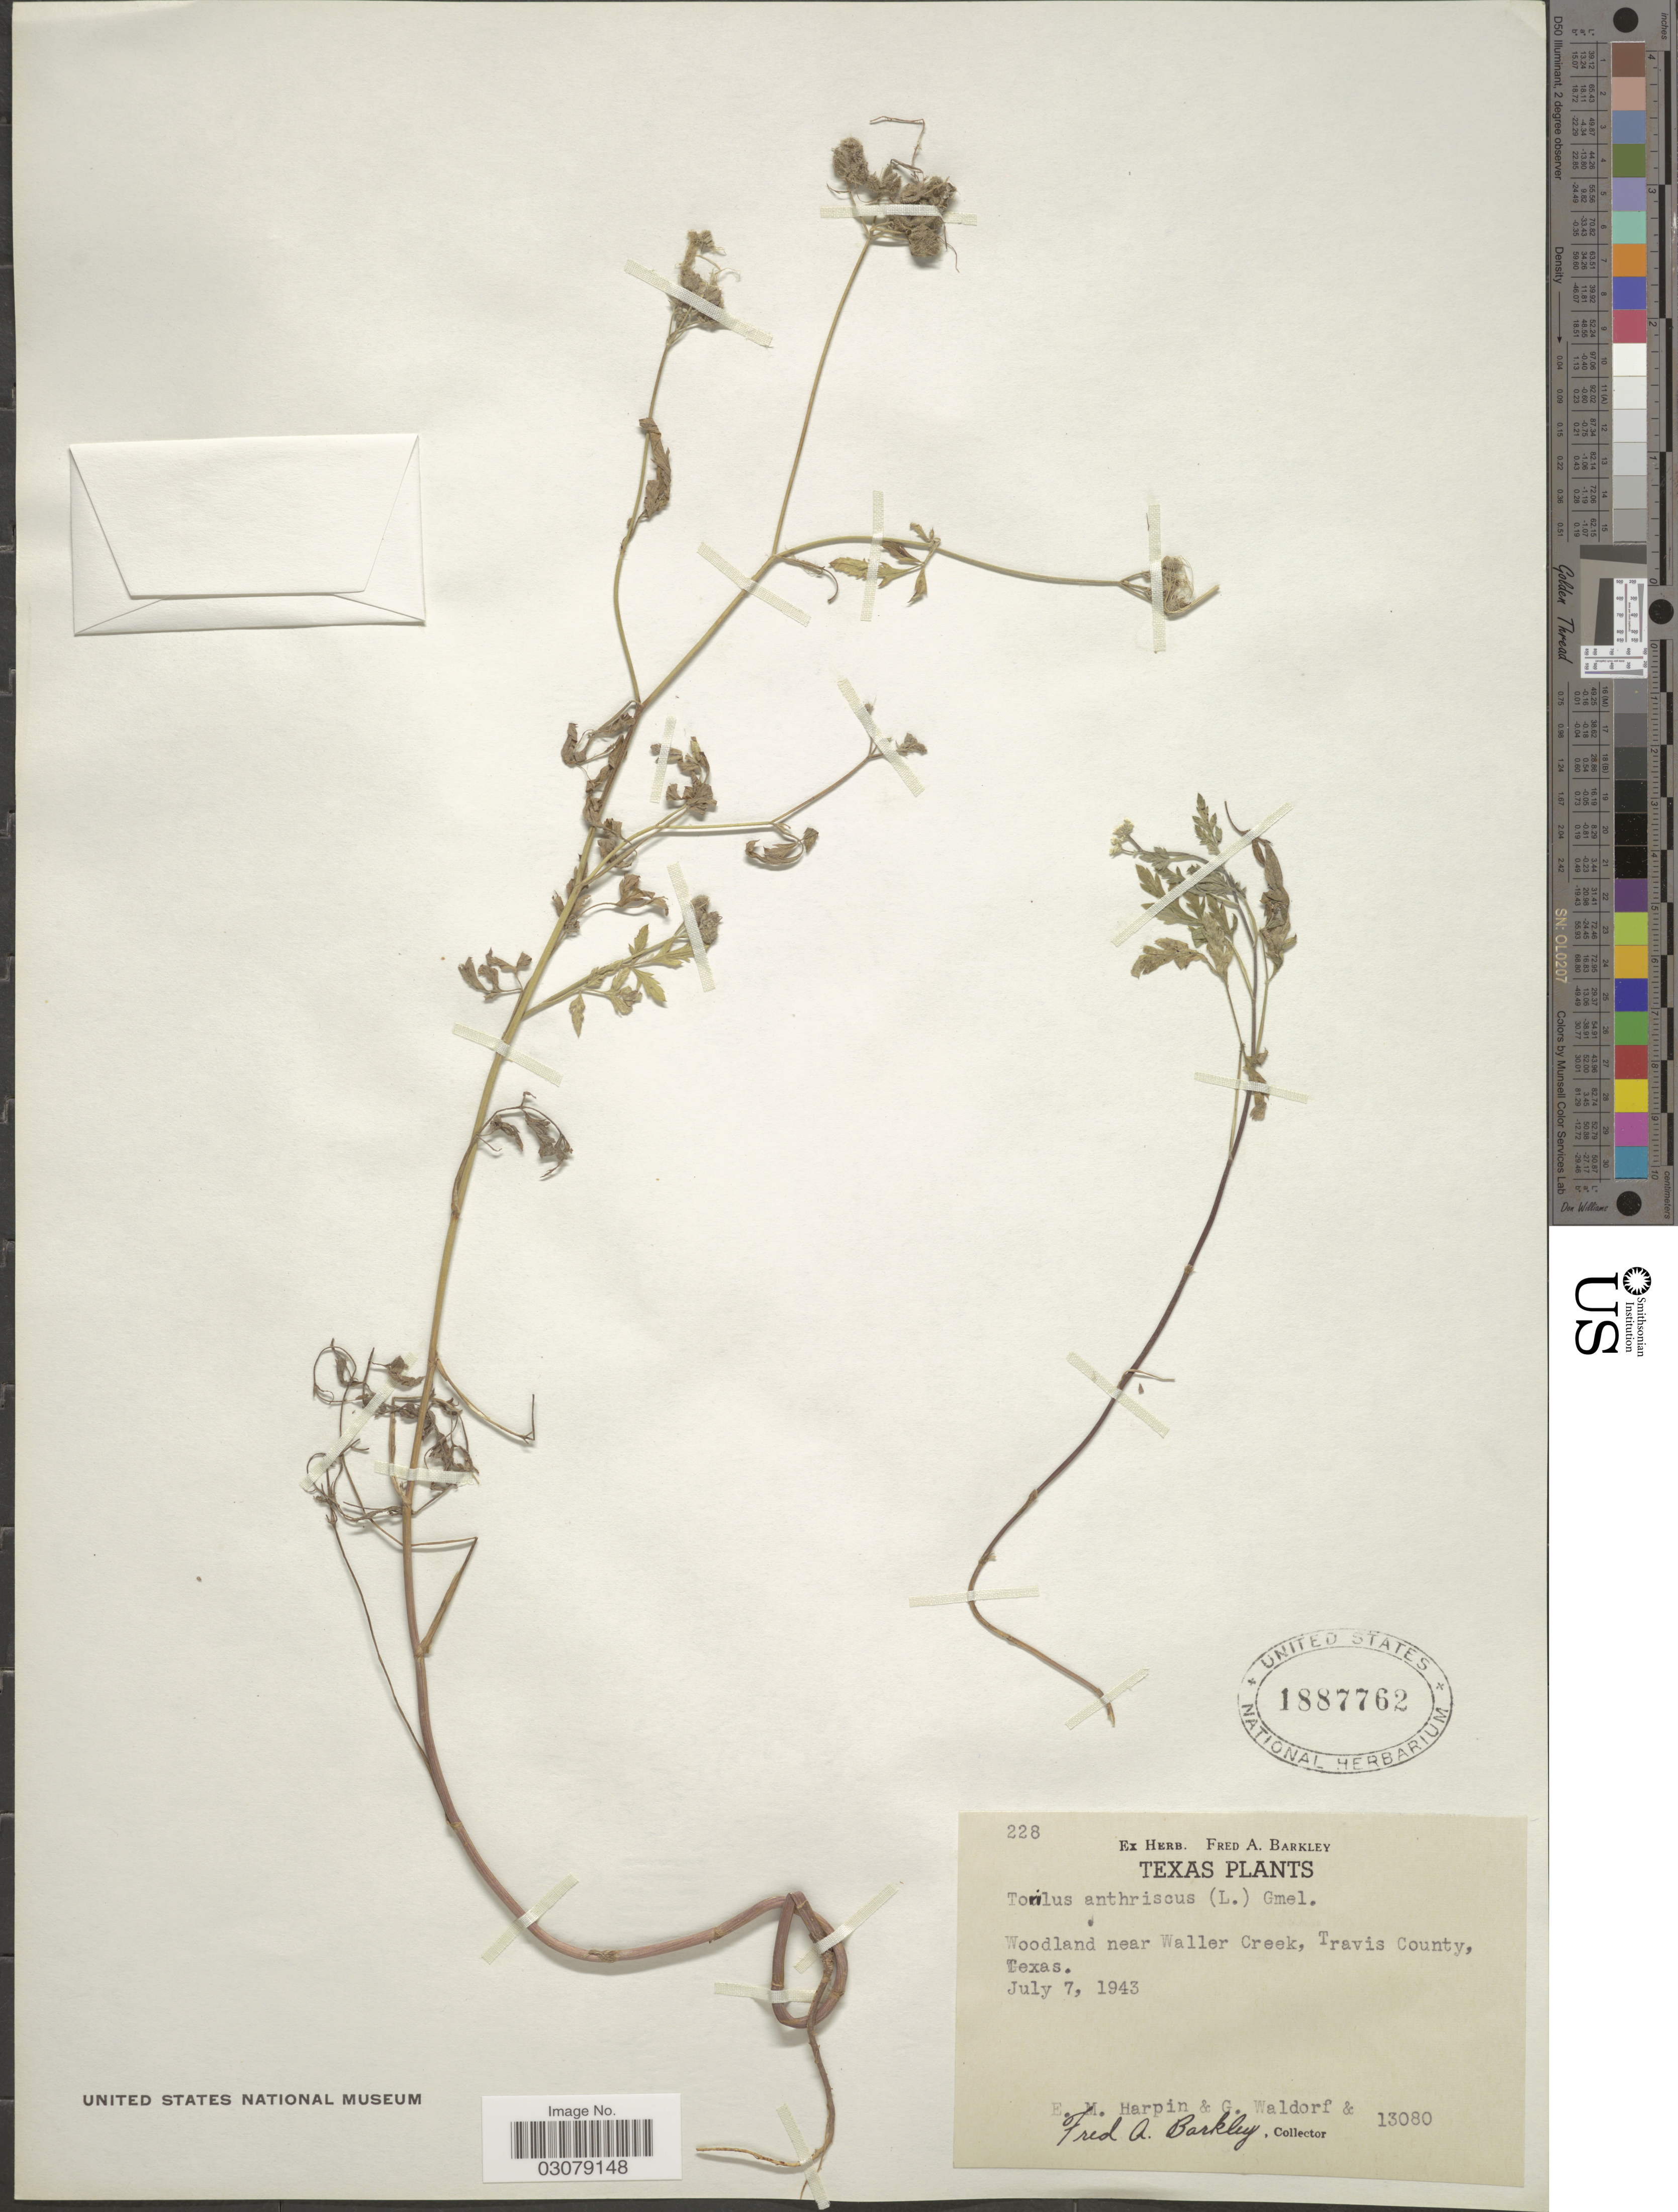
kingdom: Plantae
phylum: Tracheophyta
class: Magnoliopsida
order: Apiales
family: Apiaceae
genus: Torilis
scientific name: Torilis japonica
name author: (Houtt.) DC.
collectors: E. Harpin, G. Waldorf & F. A. Barkley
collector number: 13080/228?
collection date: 1943-07-07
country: United States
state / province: Texas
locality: Woodland near Waller Creek, Travis County.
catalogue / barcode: US 1887762